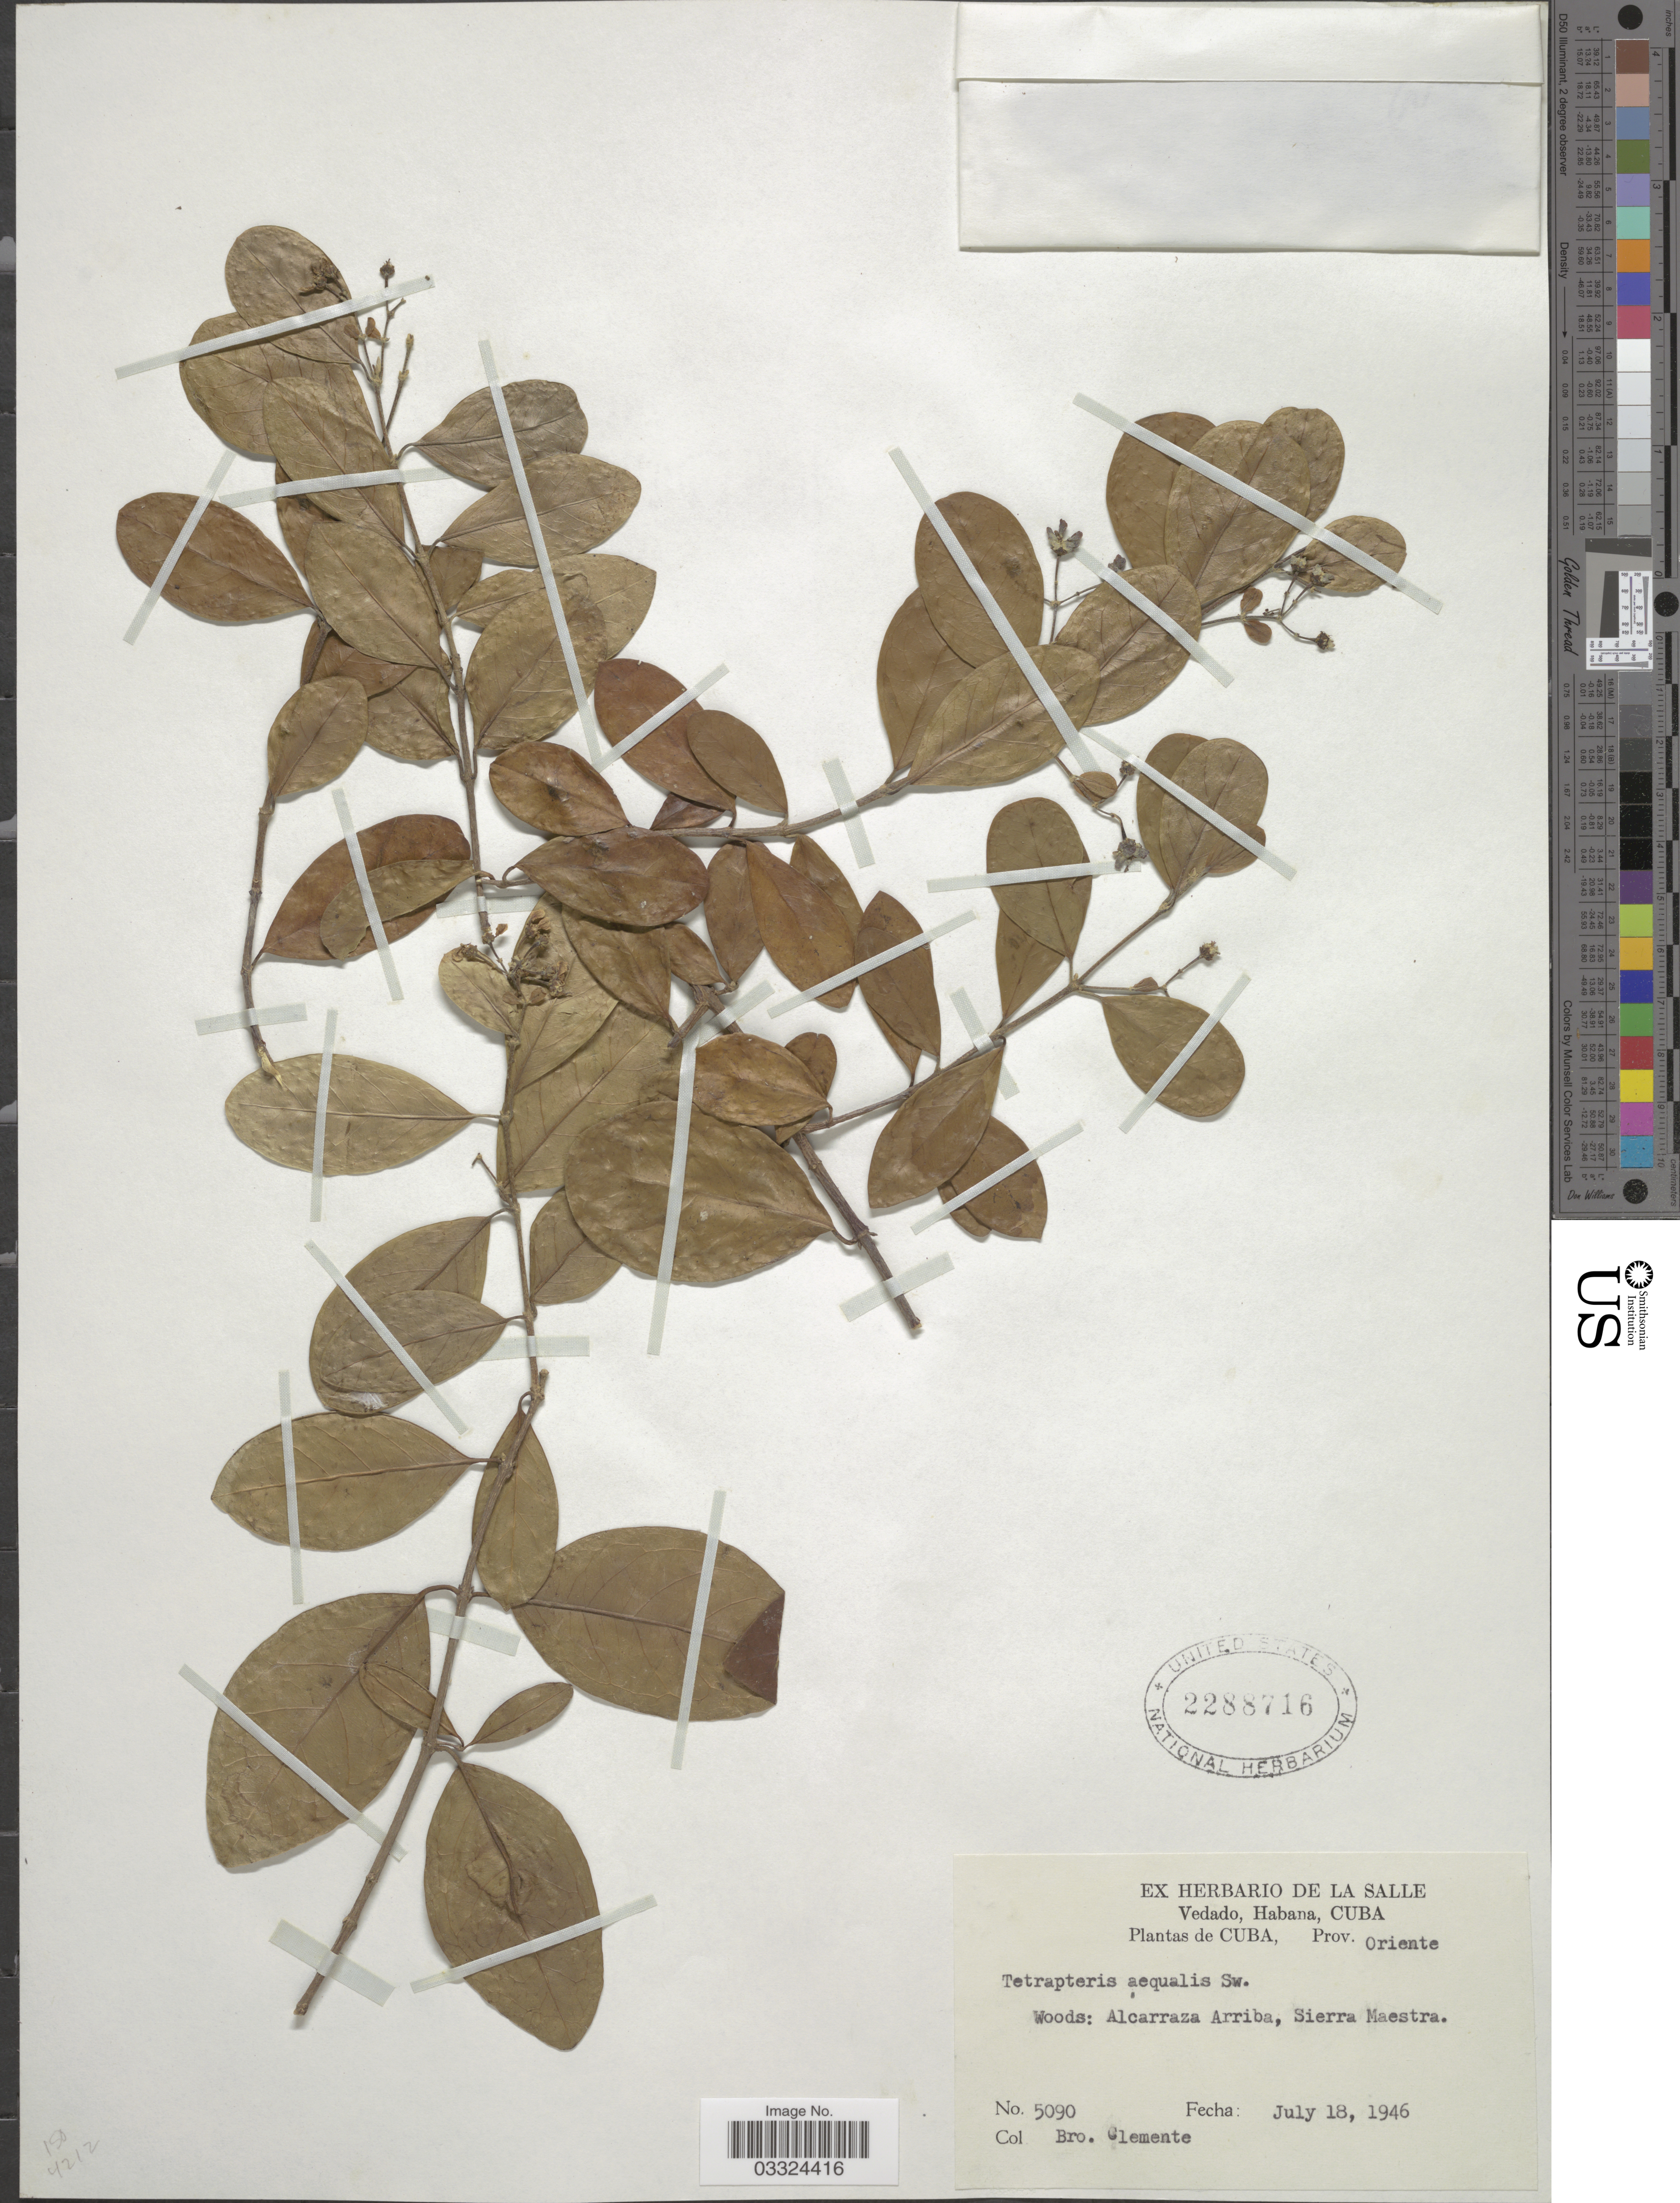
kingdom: Plantae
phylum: Tracheophyta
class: Magnoliopsida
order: Malpighiales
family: Malpighiaceae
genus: Tetrapterys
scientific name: Tetrapterys aequalis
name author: C. Wright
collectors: Bro. Clemente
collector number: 5090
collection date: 1946-07-18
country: Cuba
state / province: Oriente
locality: Alcarraza Arriba, Sierra Maestra.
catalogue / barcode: US 2288716